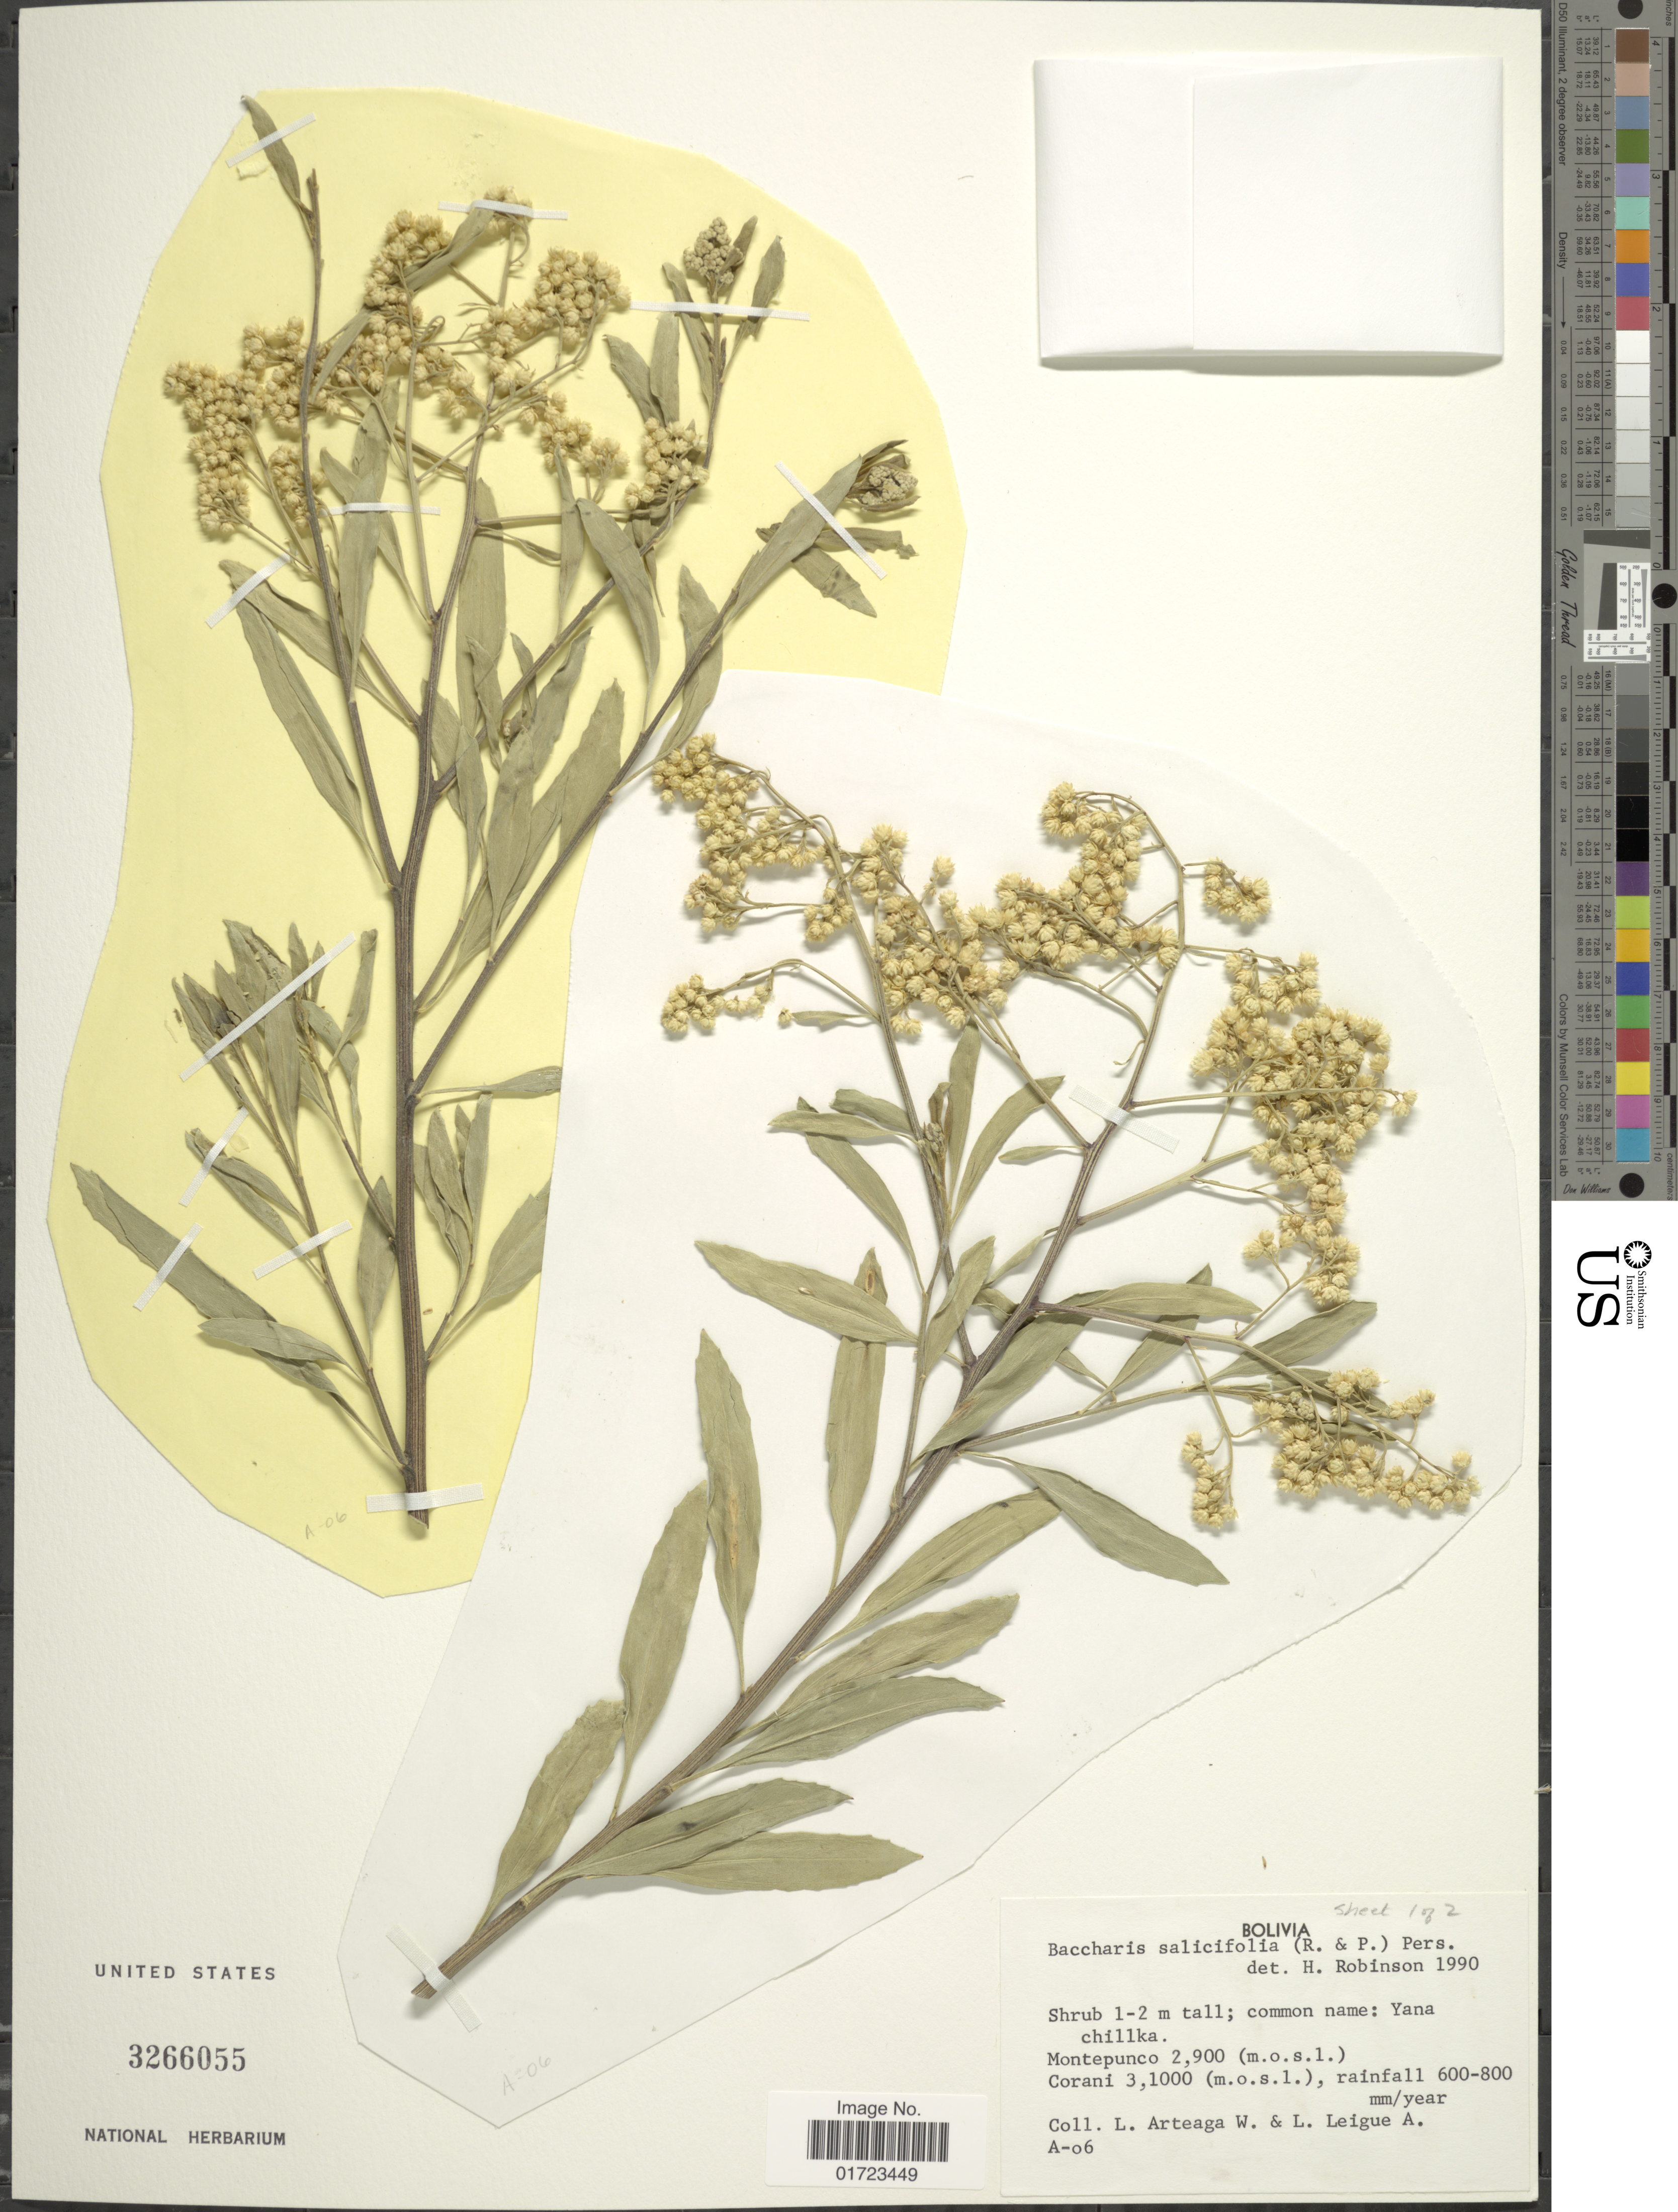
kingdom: Plantae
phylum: Tracheophyta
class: Magnoliopsida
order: Asterales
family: Asteraceae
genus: Baccharis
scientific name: Baccharis salicifolia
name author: (Ruiz & Pav.) Pers.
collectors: L. Arteaga W. & L. Leigue A.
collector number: A-06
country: Bolivia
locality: Montepunco, Corani.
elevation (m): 2900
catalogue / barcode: US 3266055